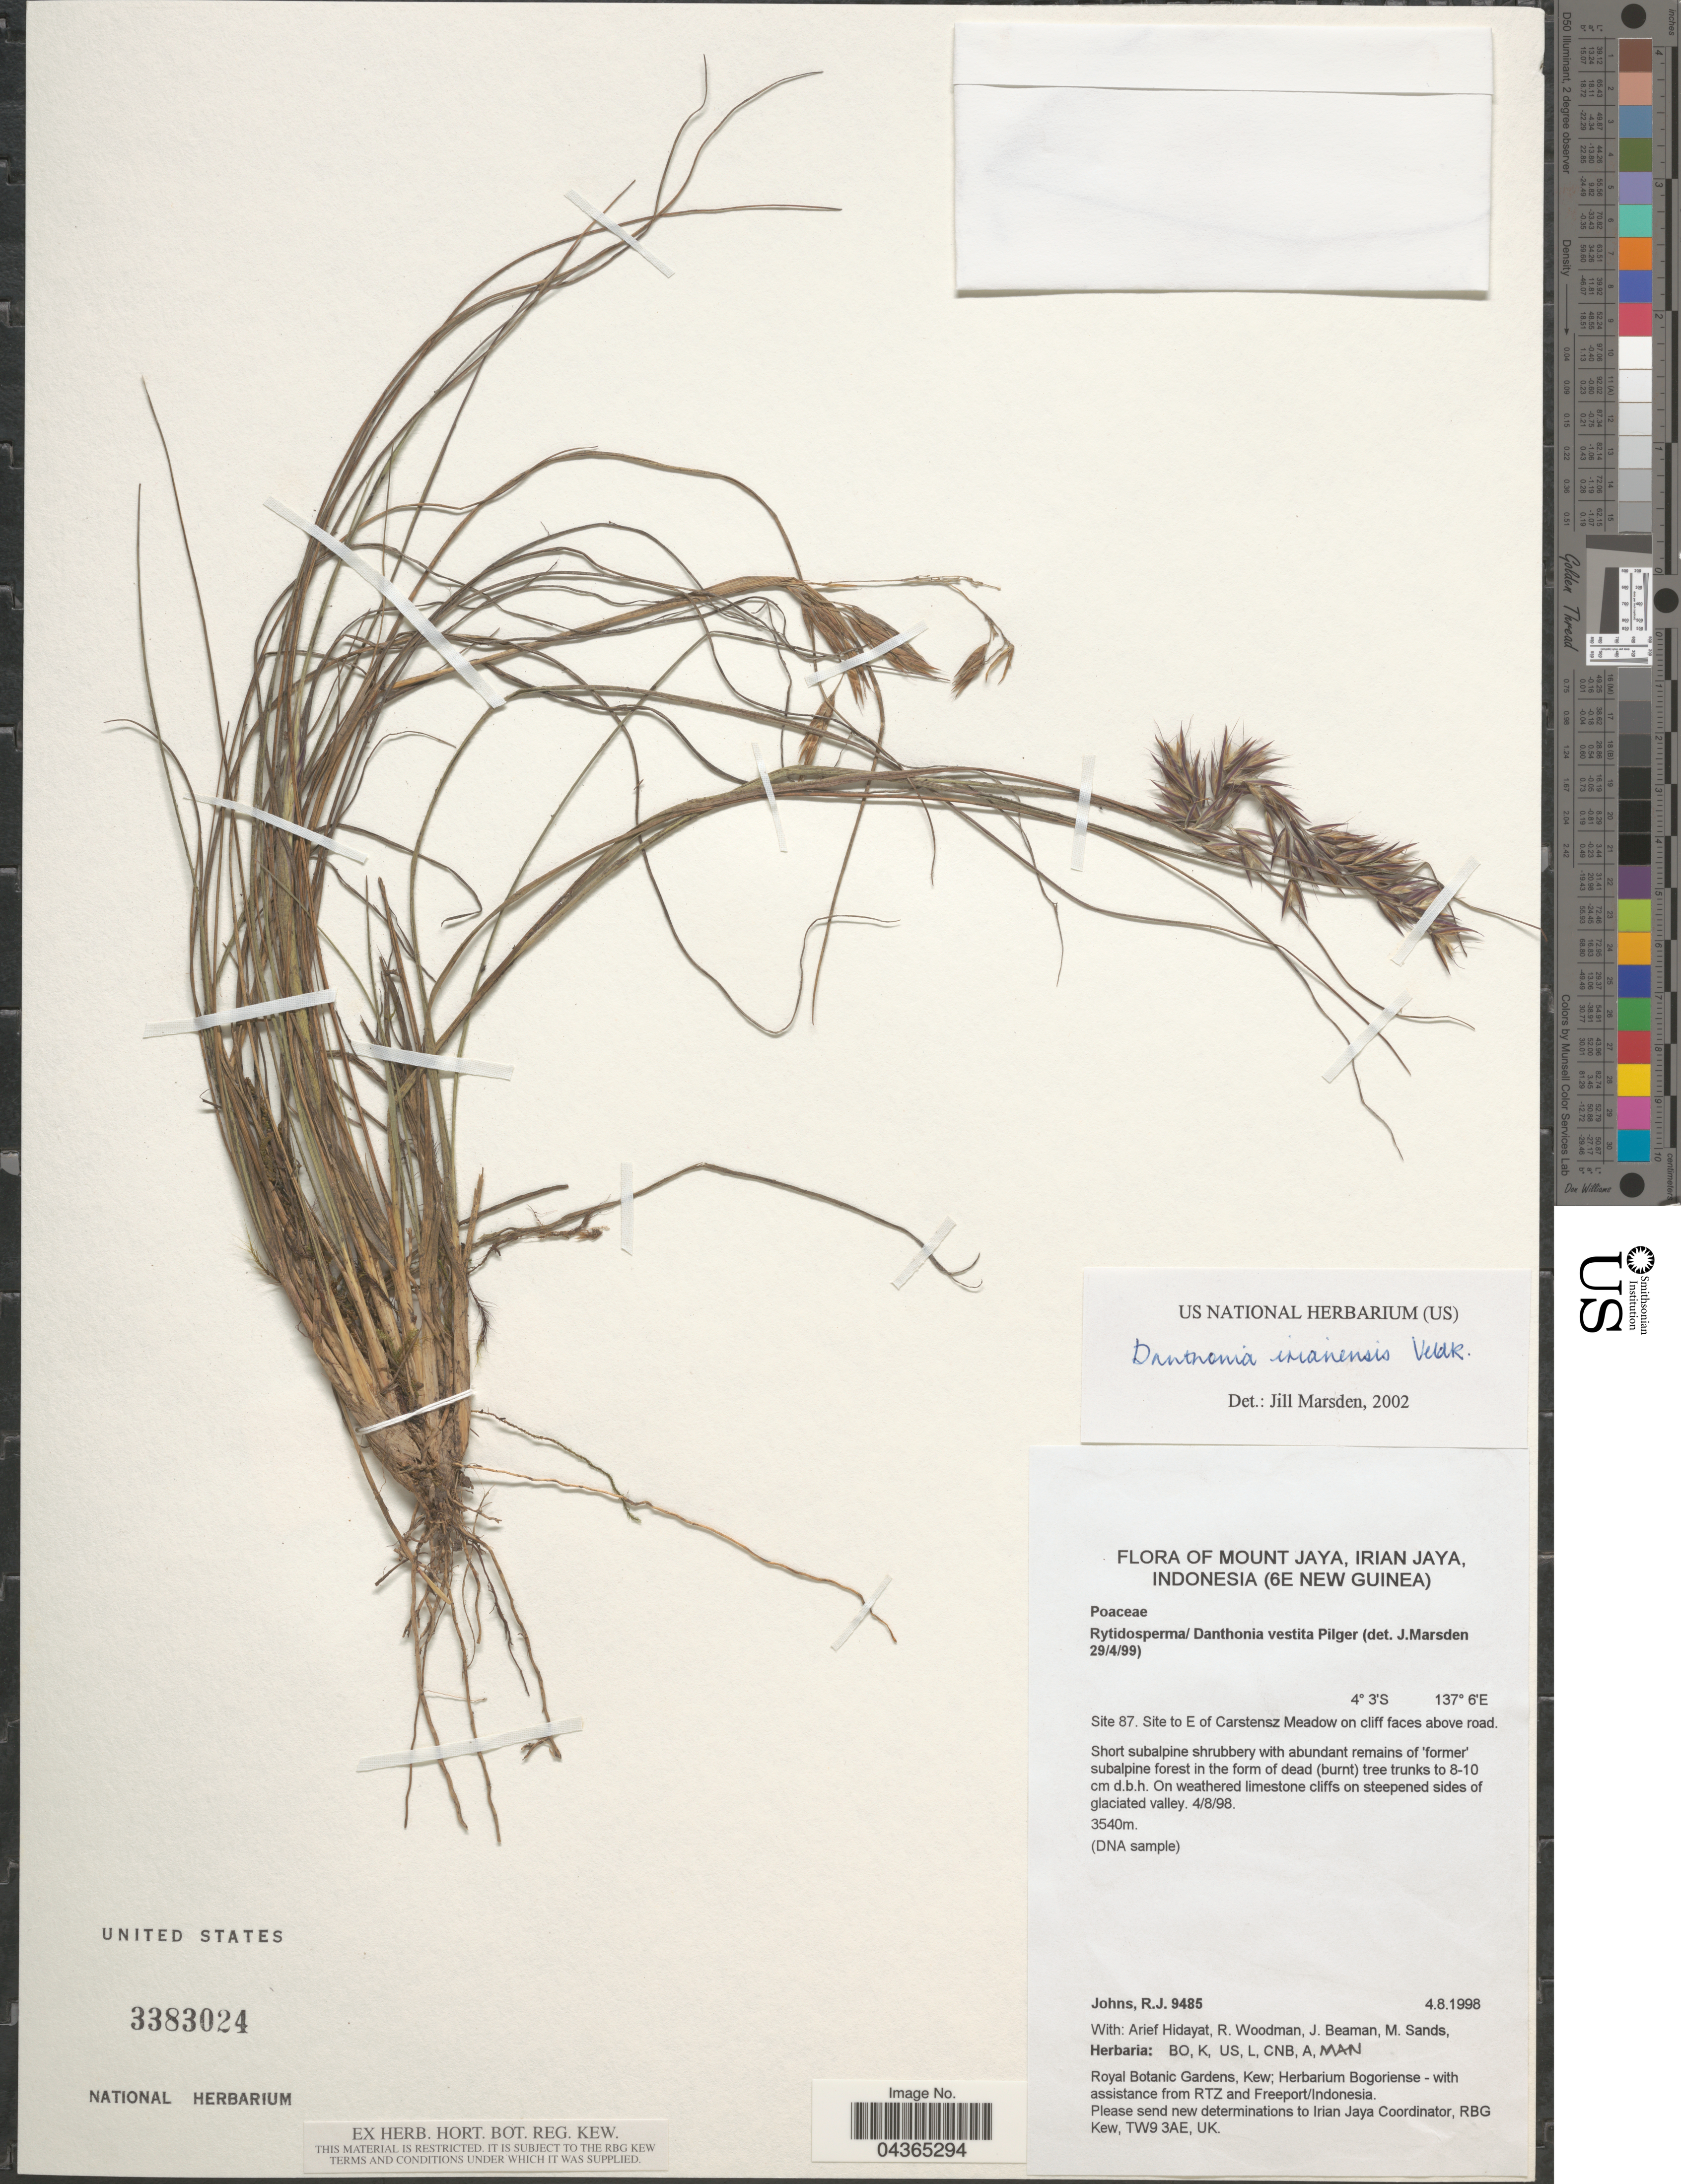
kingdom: Plantae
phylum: Tracheophyta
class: Liliopsida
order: Poales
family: Poaceae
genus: Rytidosperma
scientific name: Rytidosperma irianense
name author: (Veldkamp) H.P. Linder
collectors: R. Johns, A. Hidayat, R. Woodman & J. H. Beaman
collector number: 9485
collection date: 1998-08-04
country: Indonesia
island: New Guinea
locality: Mount Jaya, Irian Jaya, (6E New Guinea). Site 87. Site to E of Cartensz Meadow on cliff faces above road.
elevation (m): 3540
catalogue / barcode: US 3383024